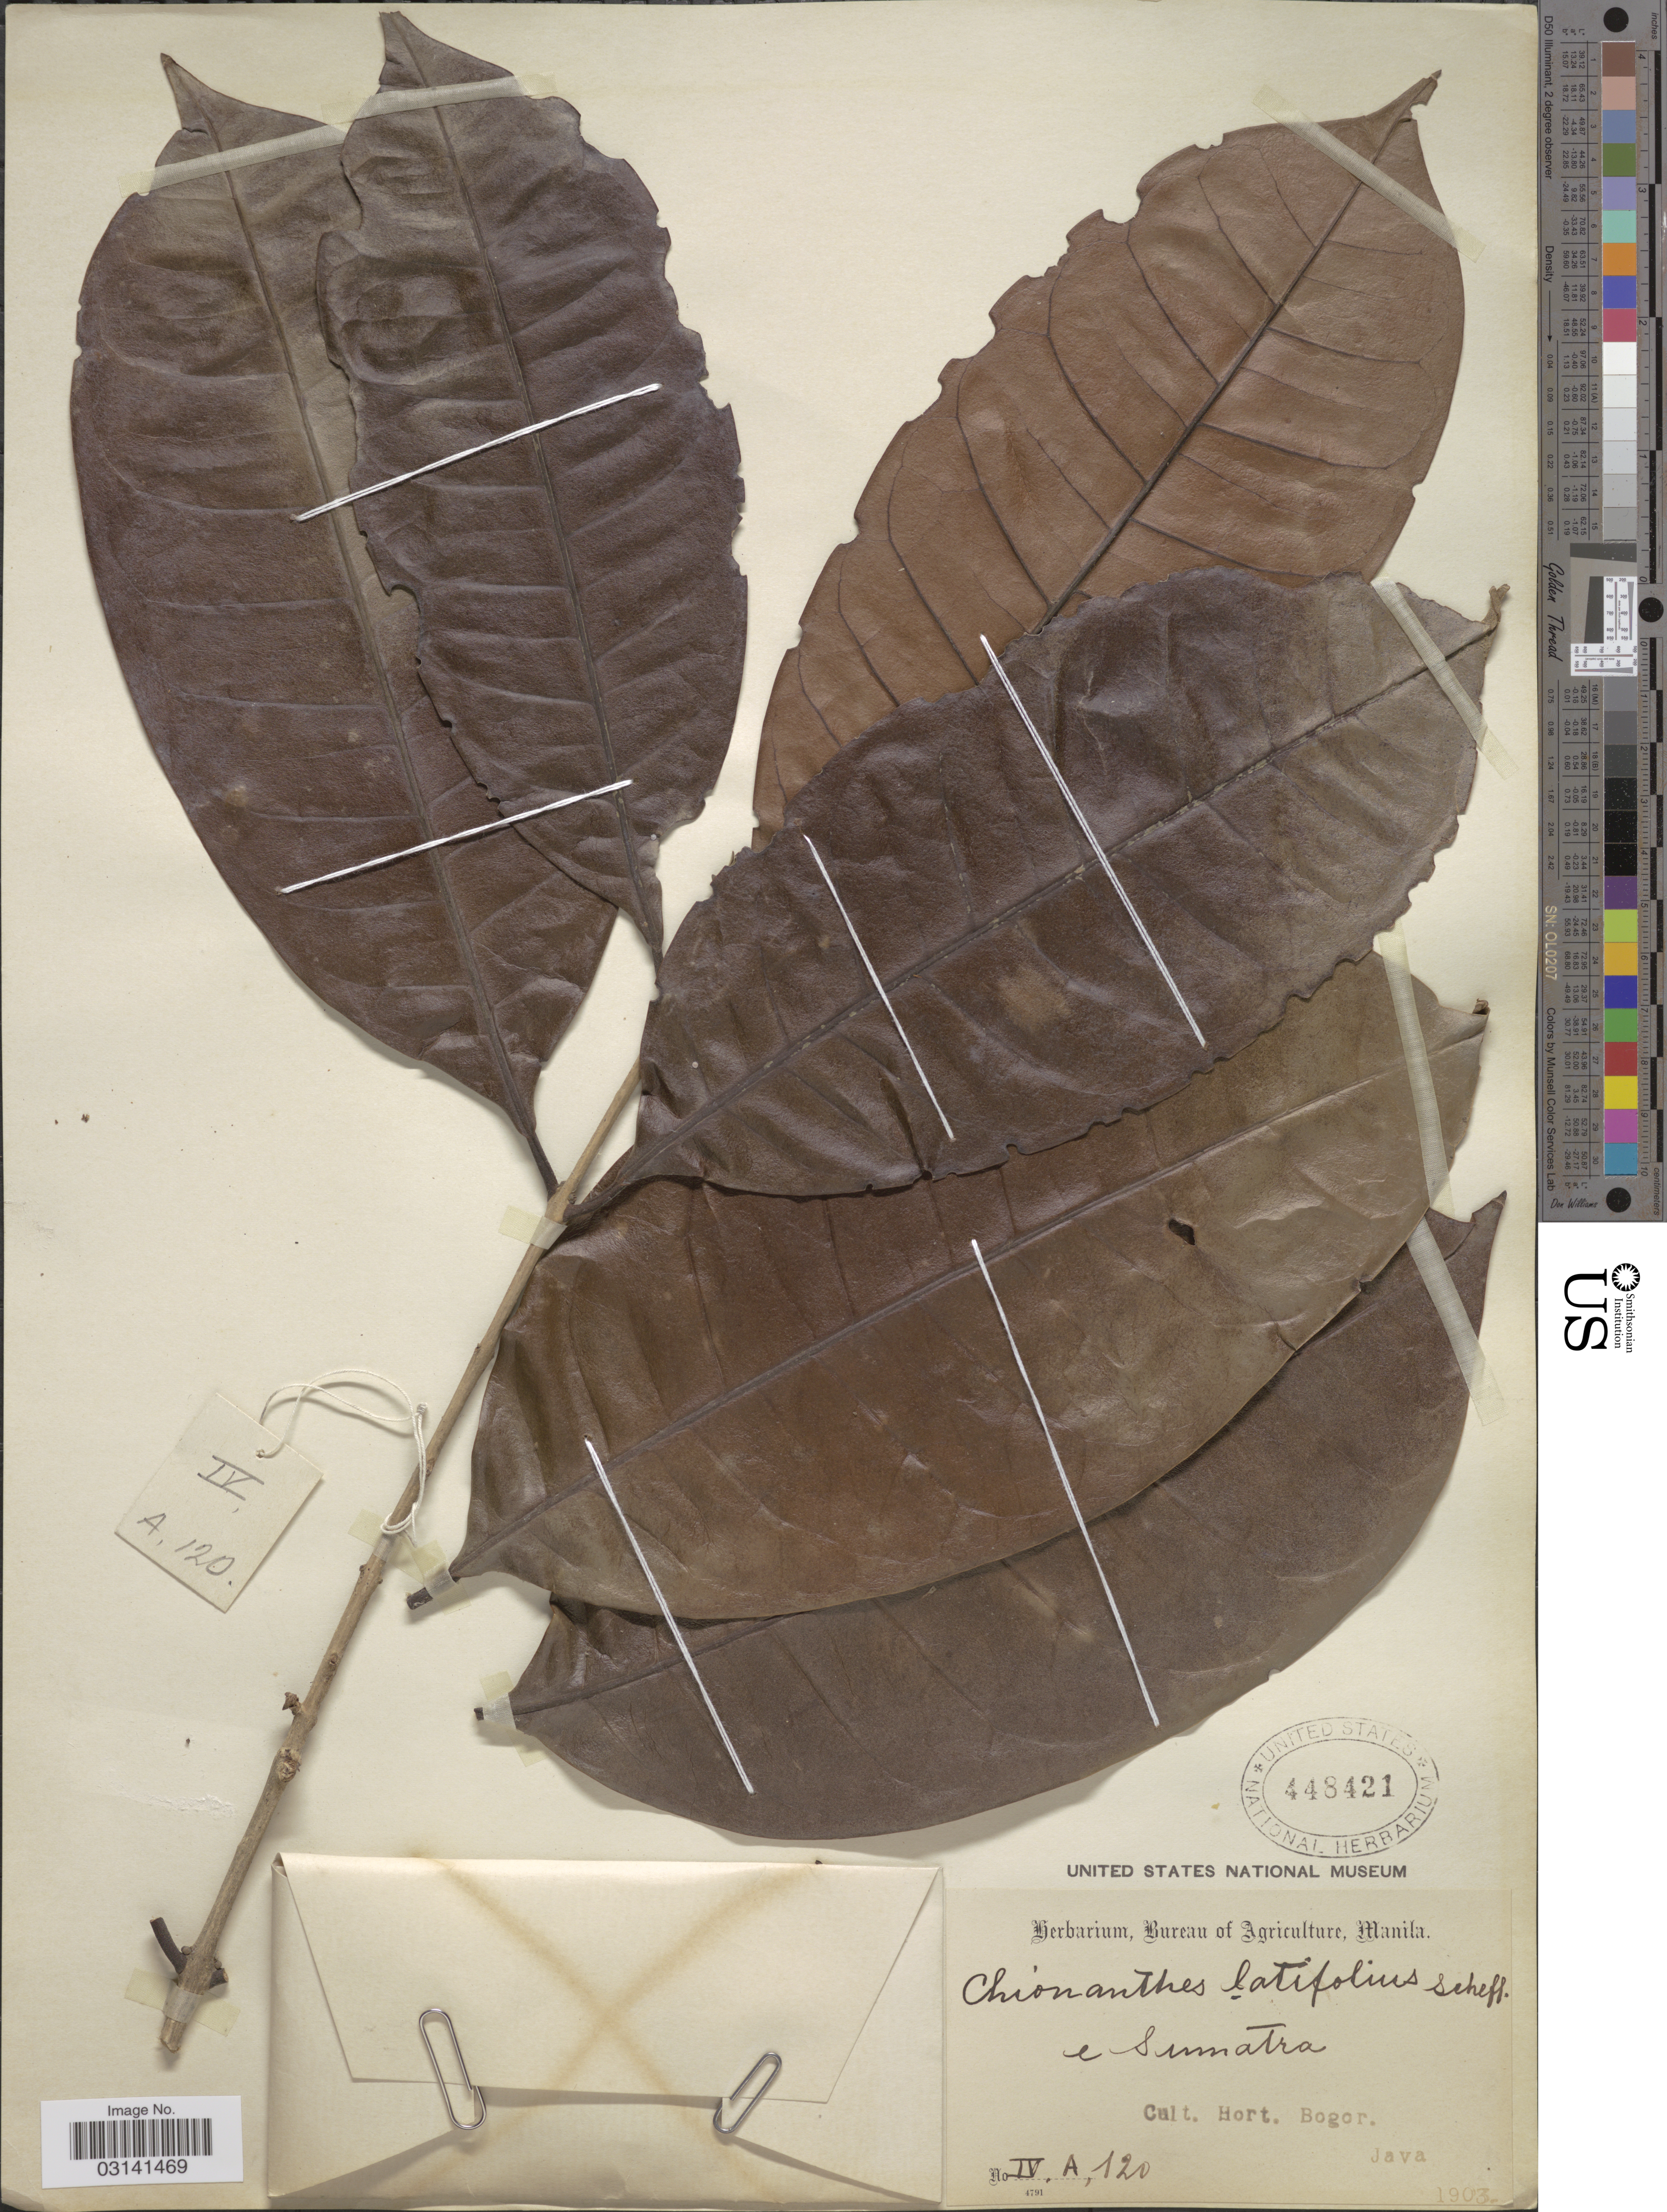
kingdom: Plantae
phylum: Tracheophyta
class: Magnoliopsida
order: Lamiales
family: Oleaceae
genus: Chionanthus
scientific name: Chionanthus latifolius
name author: Aiton ex Steud.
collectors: Ex herb. Bureau of Agriculture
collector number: IV, A, 120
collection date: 1903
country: Indonesia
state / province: Java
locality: Cult. Hort. Bogor.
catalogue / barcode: US 448421